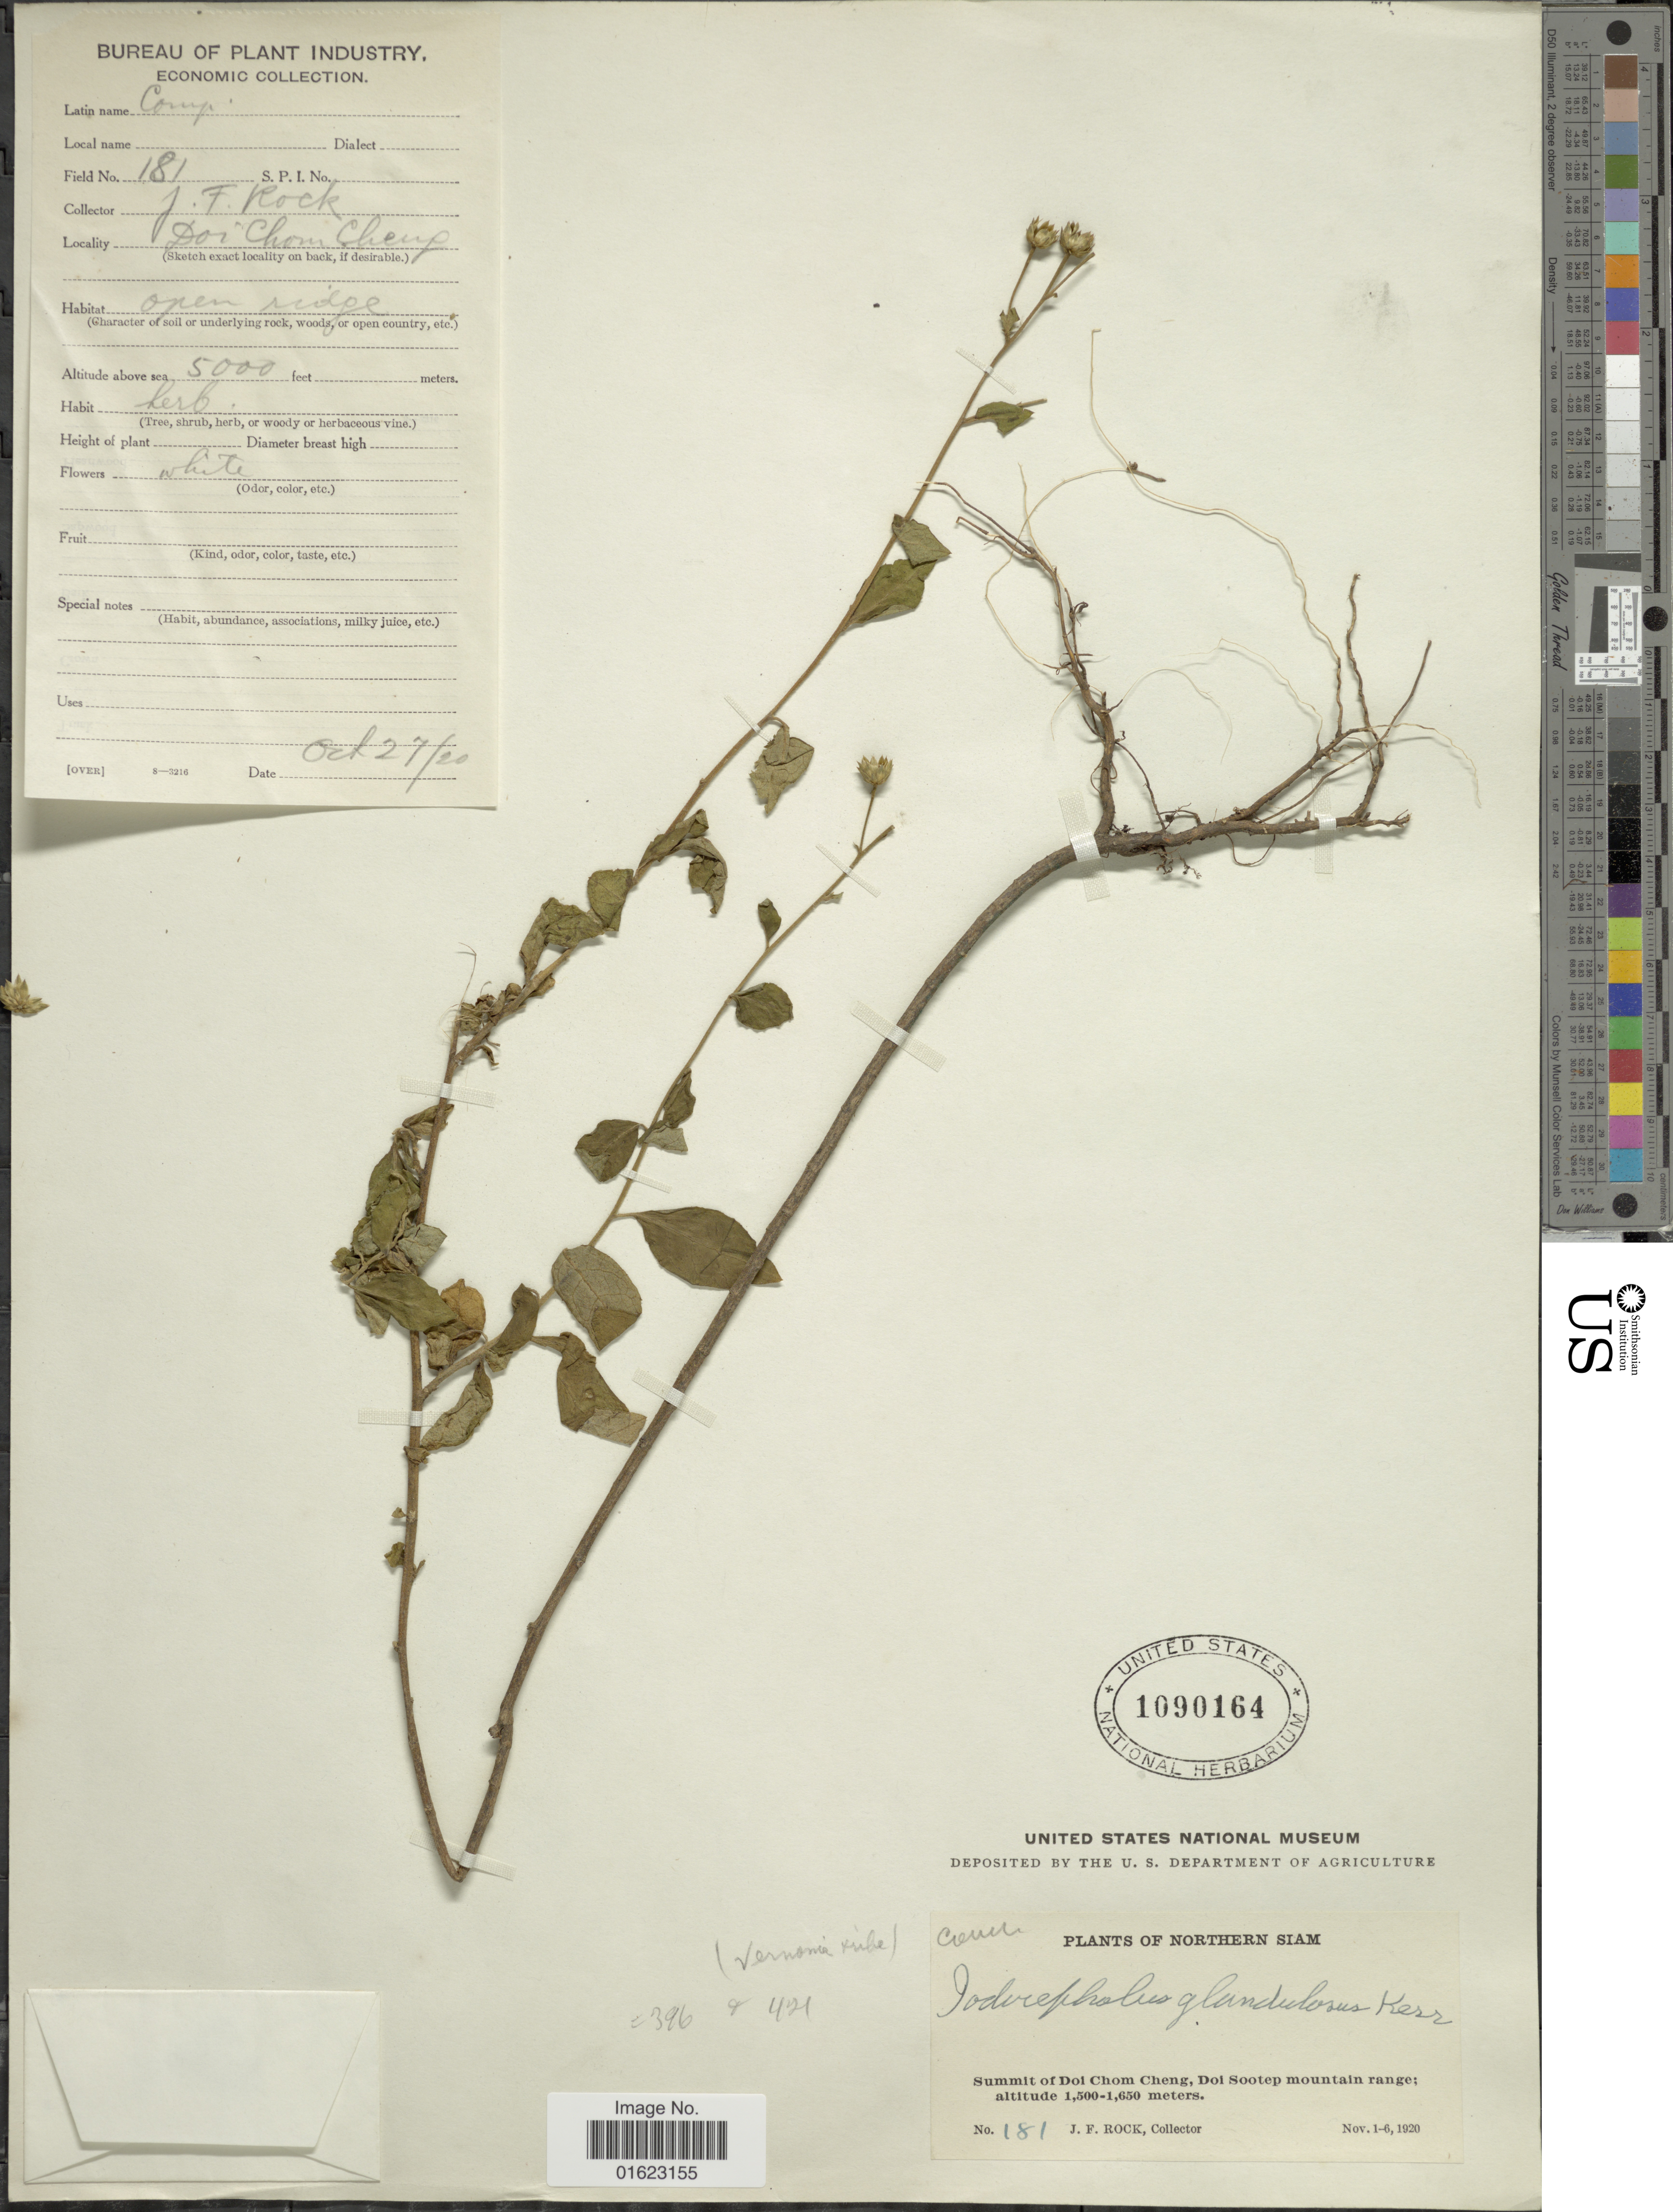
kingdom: Plantae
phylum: Tracheophyta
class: Magnoliopsida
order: Asterales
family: Asteraceae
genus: Iodocephalus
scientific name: Iodocephalus glandulosus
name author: Kerr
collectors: J. Rock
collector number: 181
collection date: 1920-11-01/1920-11-06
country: Thailand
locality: Northern Siam, Summit of Doi Chom Cheng, Doi Sootep mountain range.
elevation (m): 1500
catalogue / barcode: US 1090164